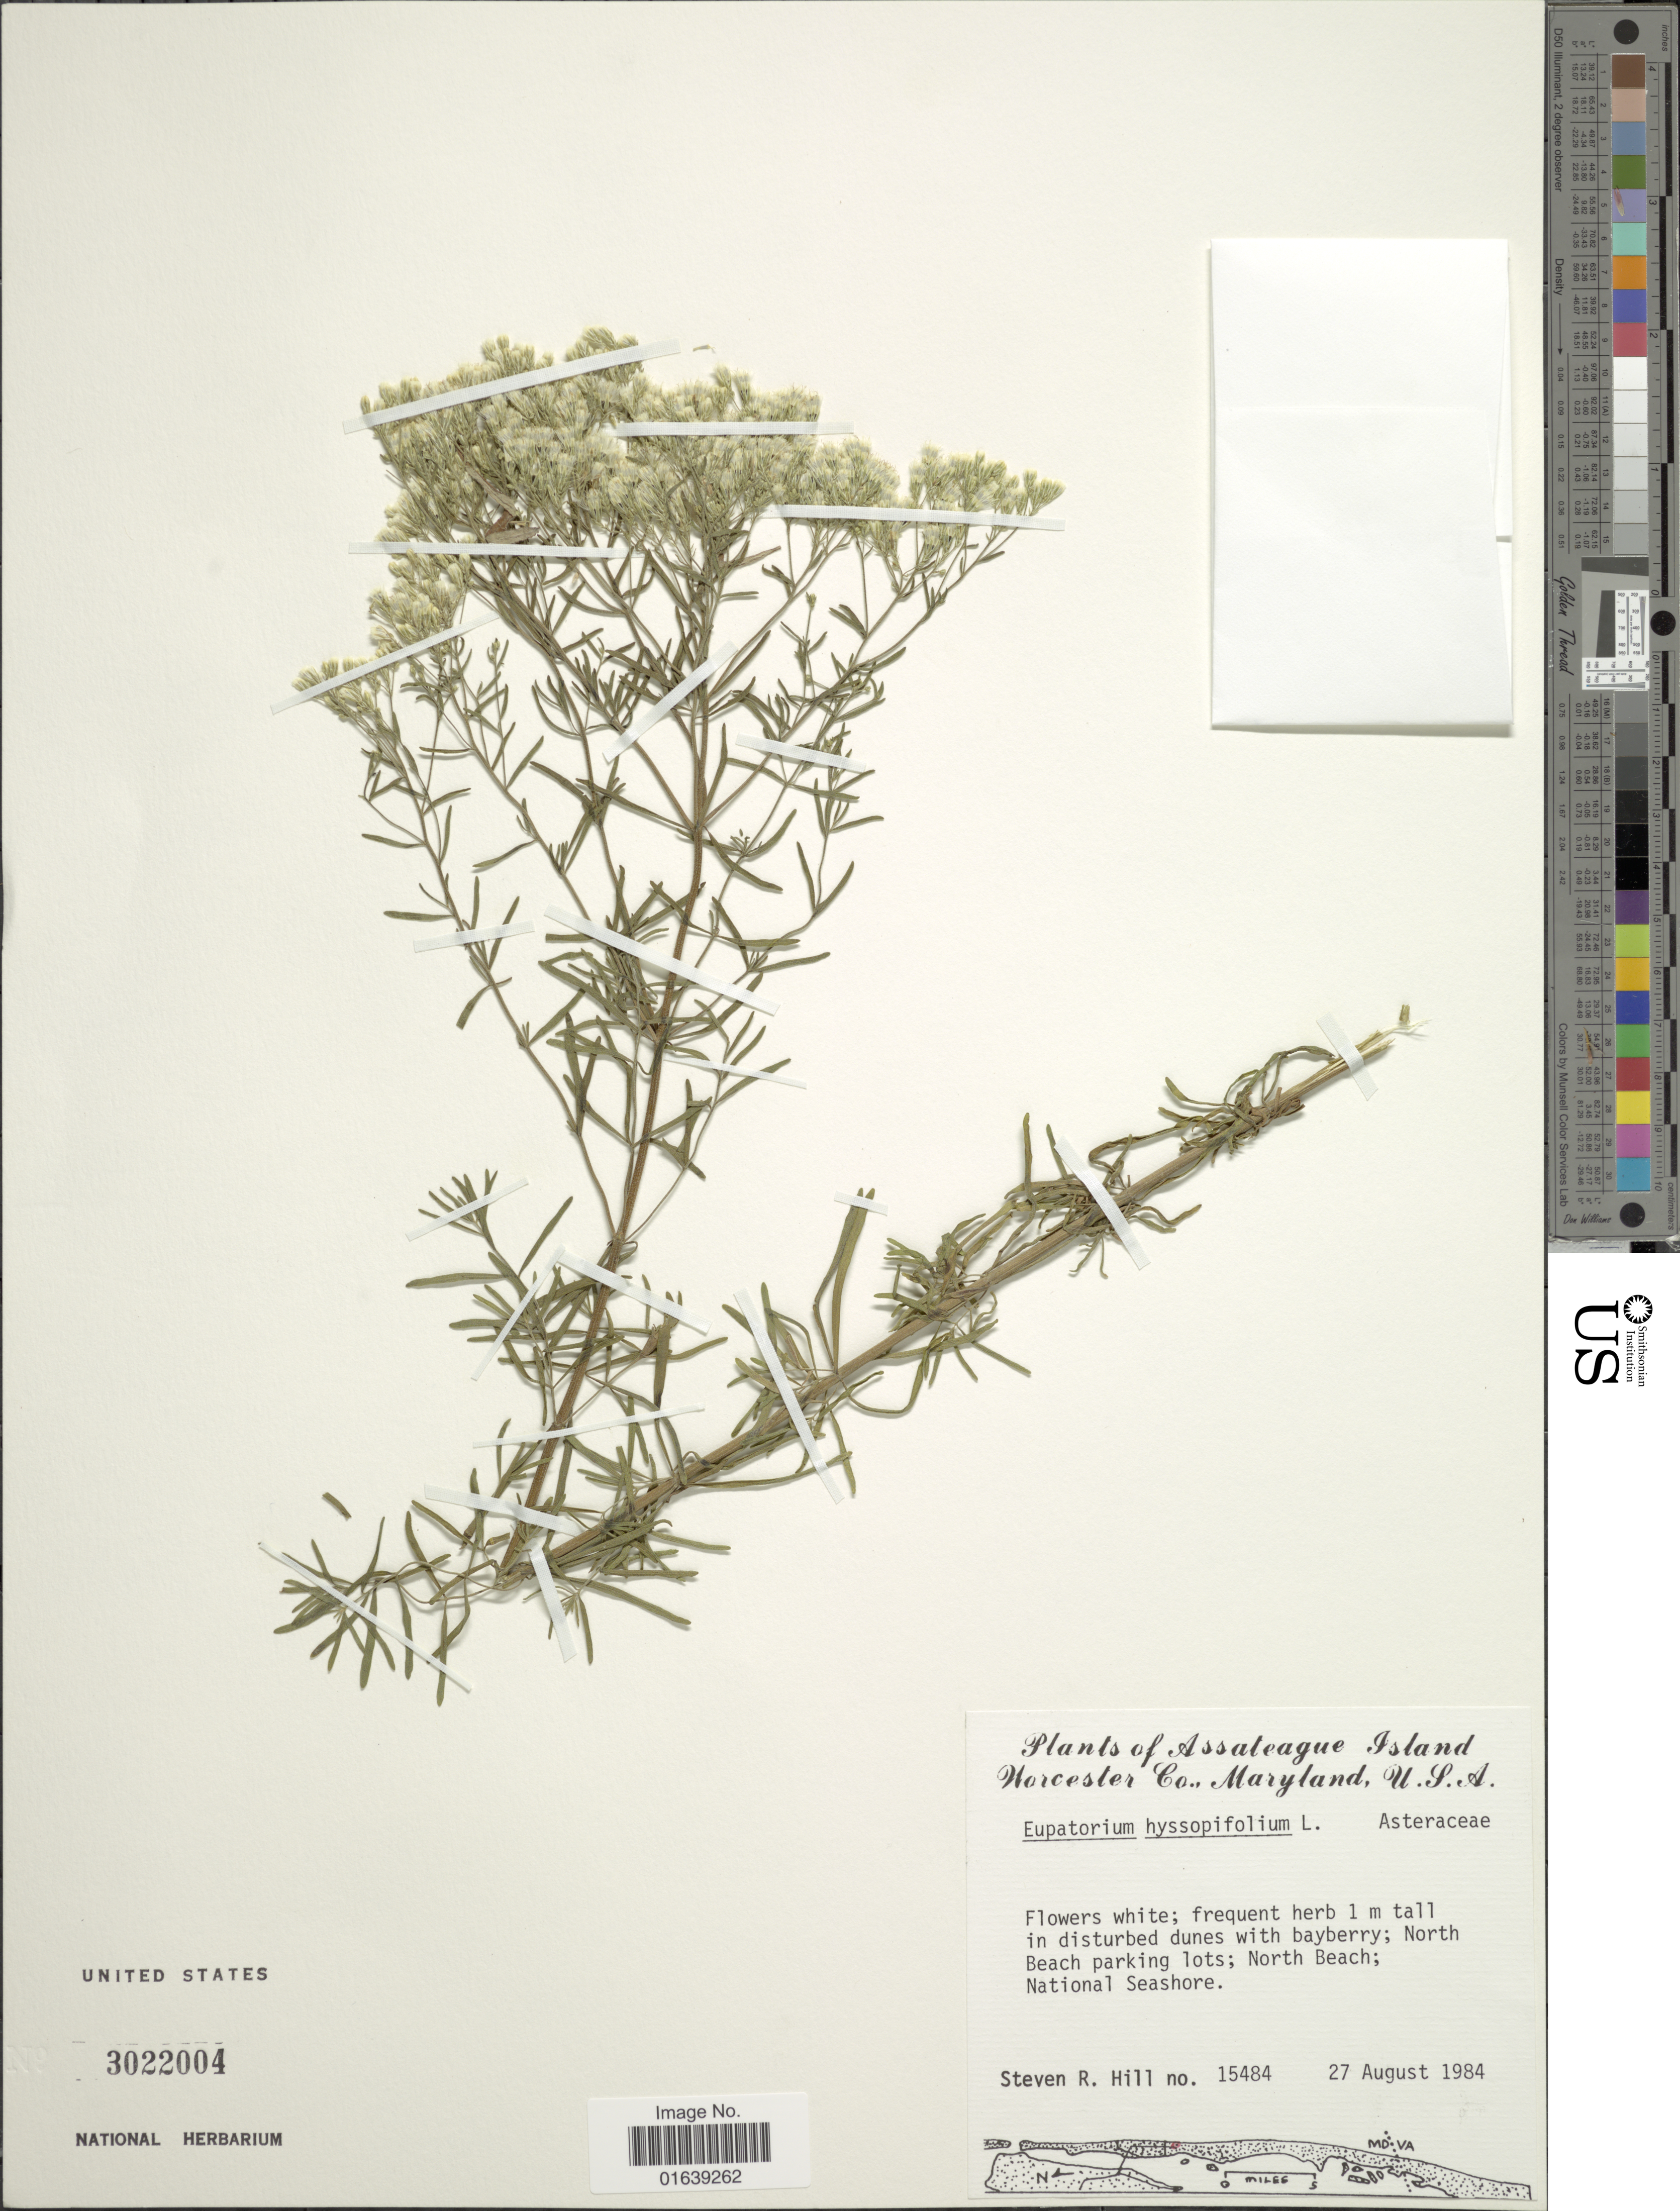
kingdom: Plantae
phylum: Tracheophyta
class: Magnoliopsida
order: Asterales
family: Asteraceae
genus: Eupatorium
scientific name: Eupatorium hyssopifolium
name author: L.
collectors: S. R. Hill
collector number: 15484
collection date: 1984-08-27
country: United States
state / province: Maryland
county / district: Worcester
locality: Assateague Island. Worcester Co., Maryland. North Beach parking lots; North Beach; National Seashore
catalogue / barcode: US 302204